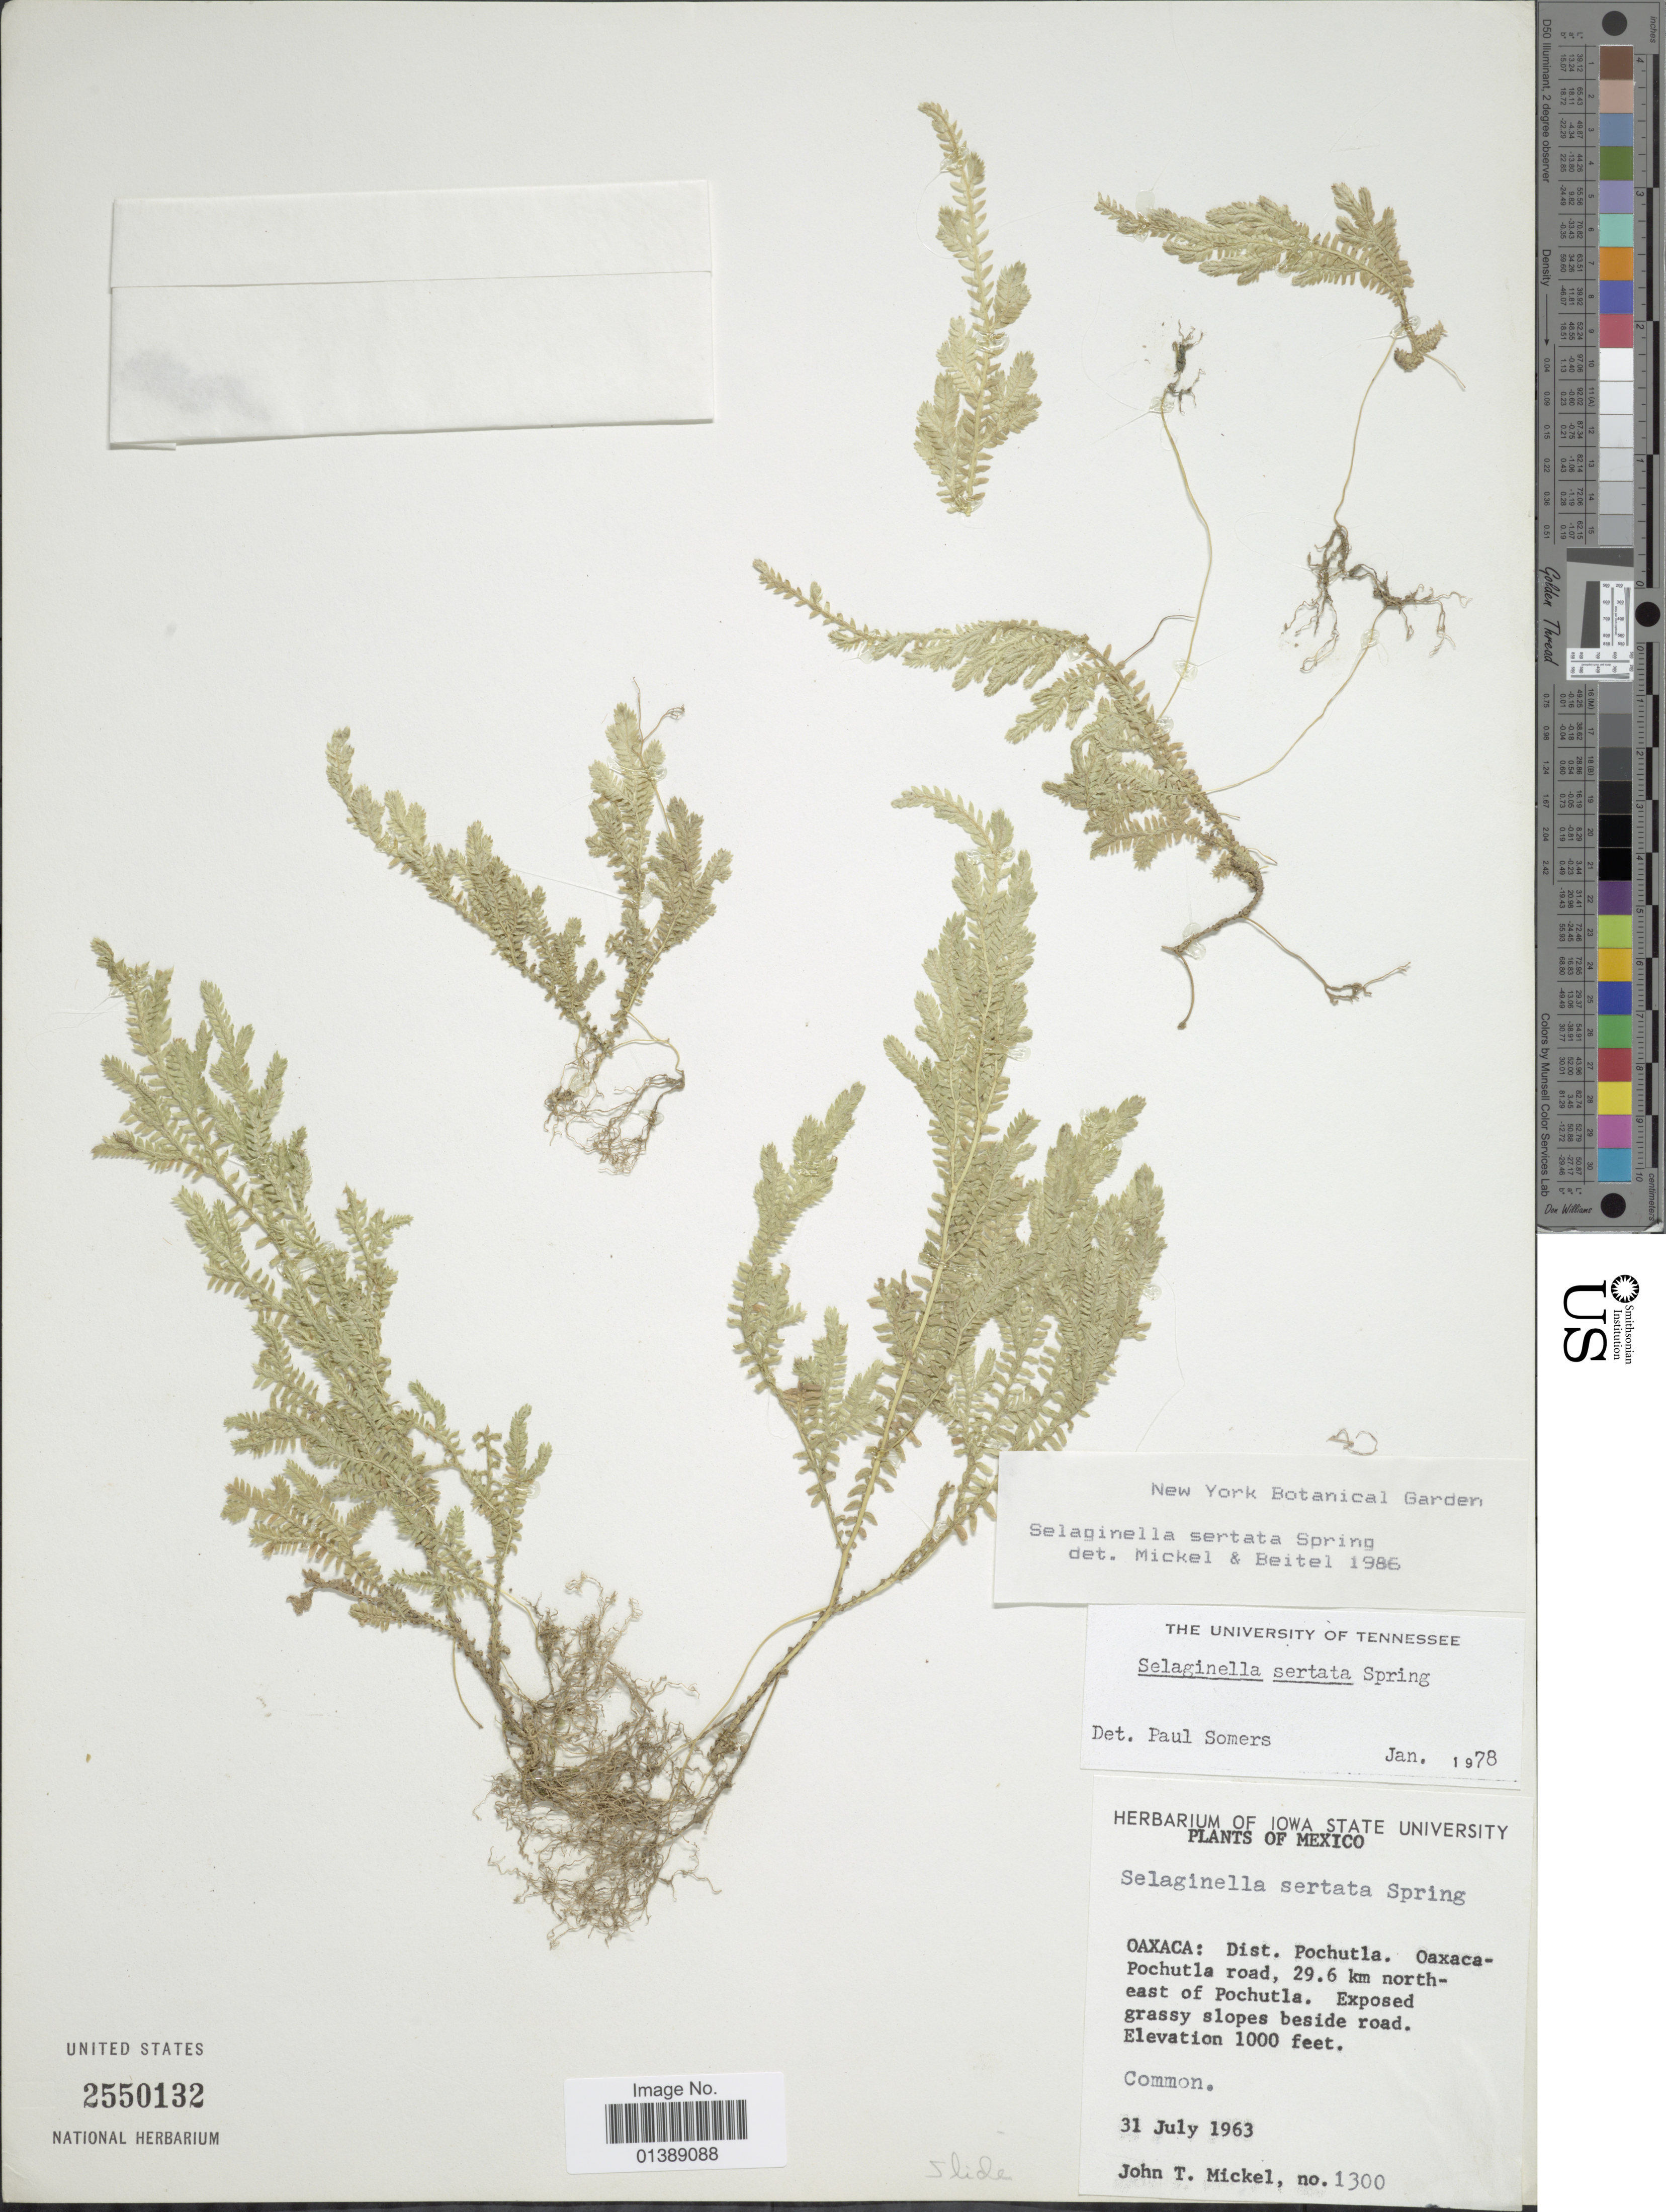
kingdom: Plantae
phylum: Tracheophyta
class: Lycopodiopsida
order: Selaginellales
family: Selaginellaceae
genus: Selaginella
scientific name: Selaginella schizobasis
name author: Baker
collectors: J. T. Mickel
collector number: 1300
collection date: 1963-07-31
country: Mexico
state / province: Oaxaca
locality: Dist. Pochutla, oaxaca-Pochutla road, 29.6 km north-east of Pochutla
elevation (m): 305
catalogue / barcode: US 2550132